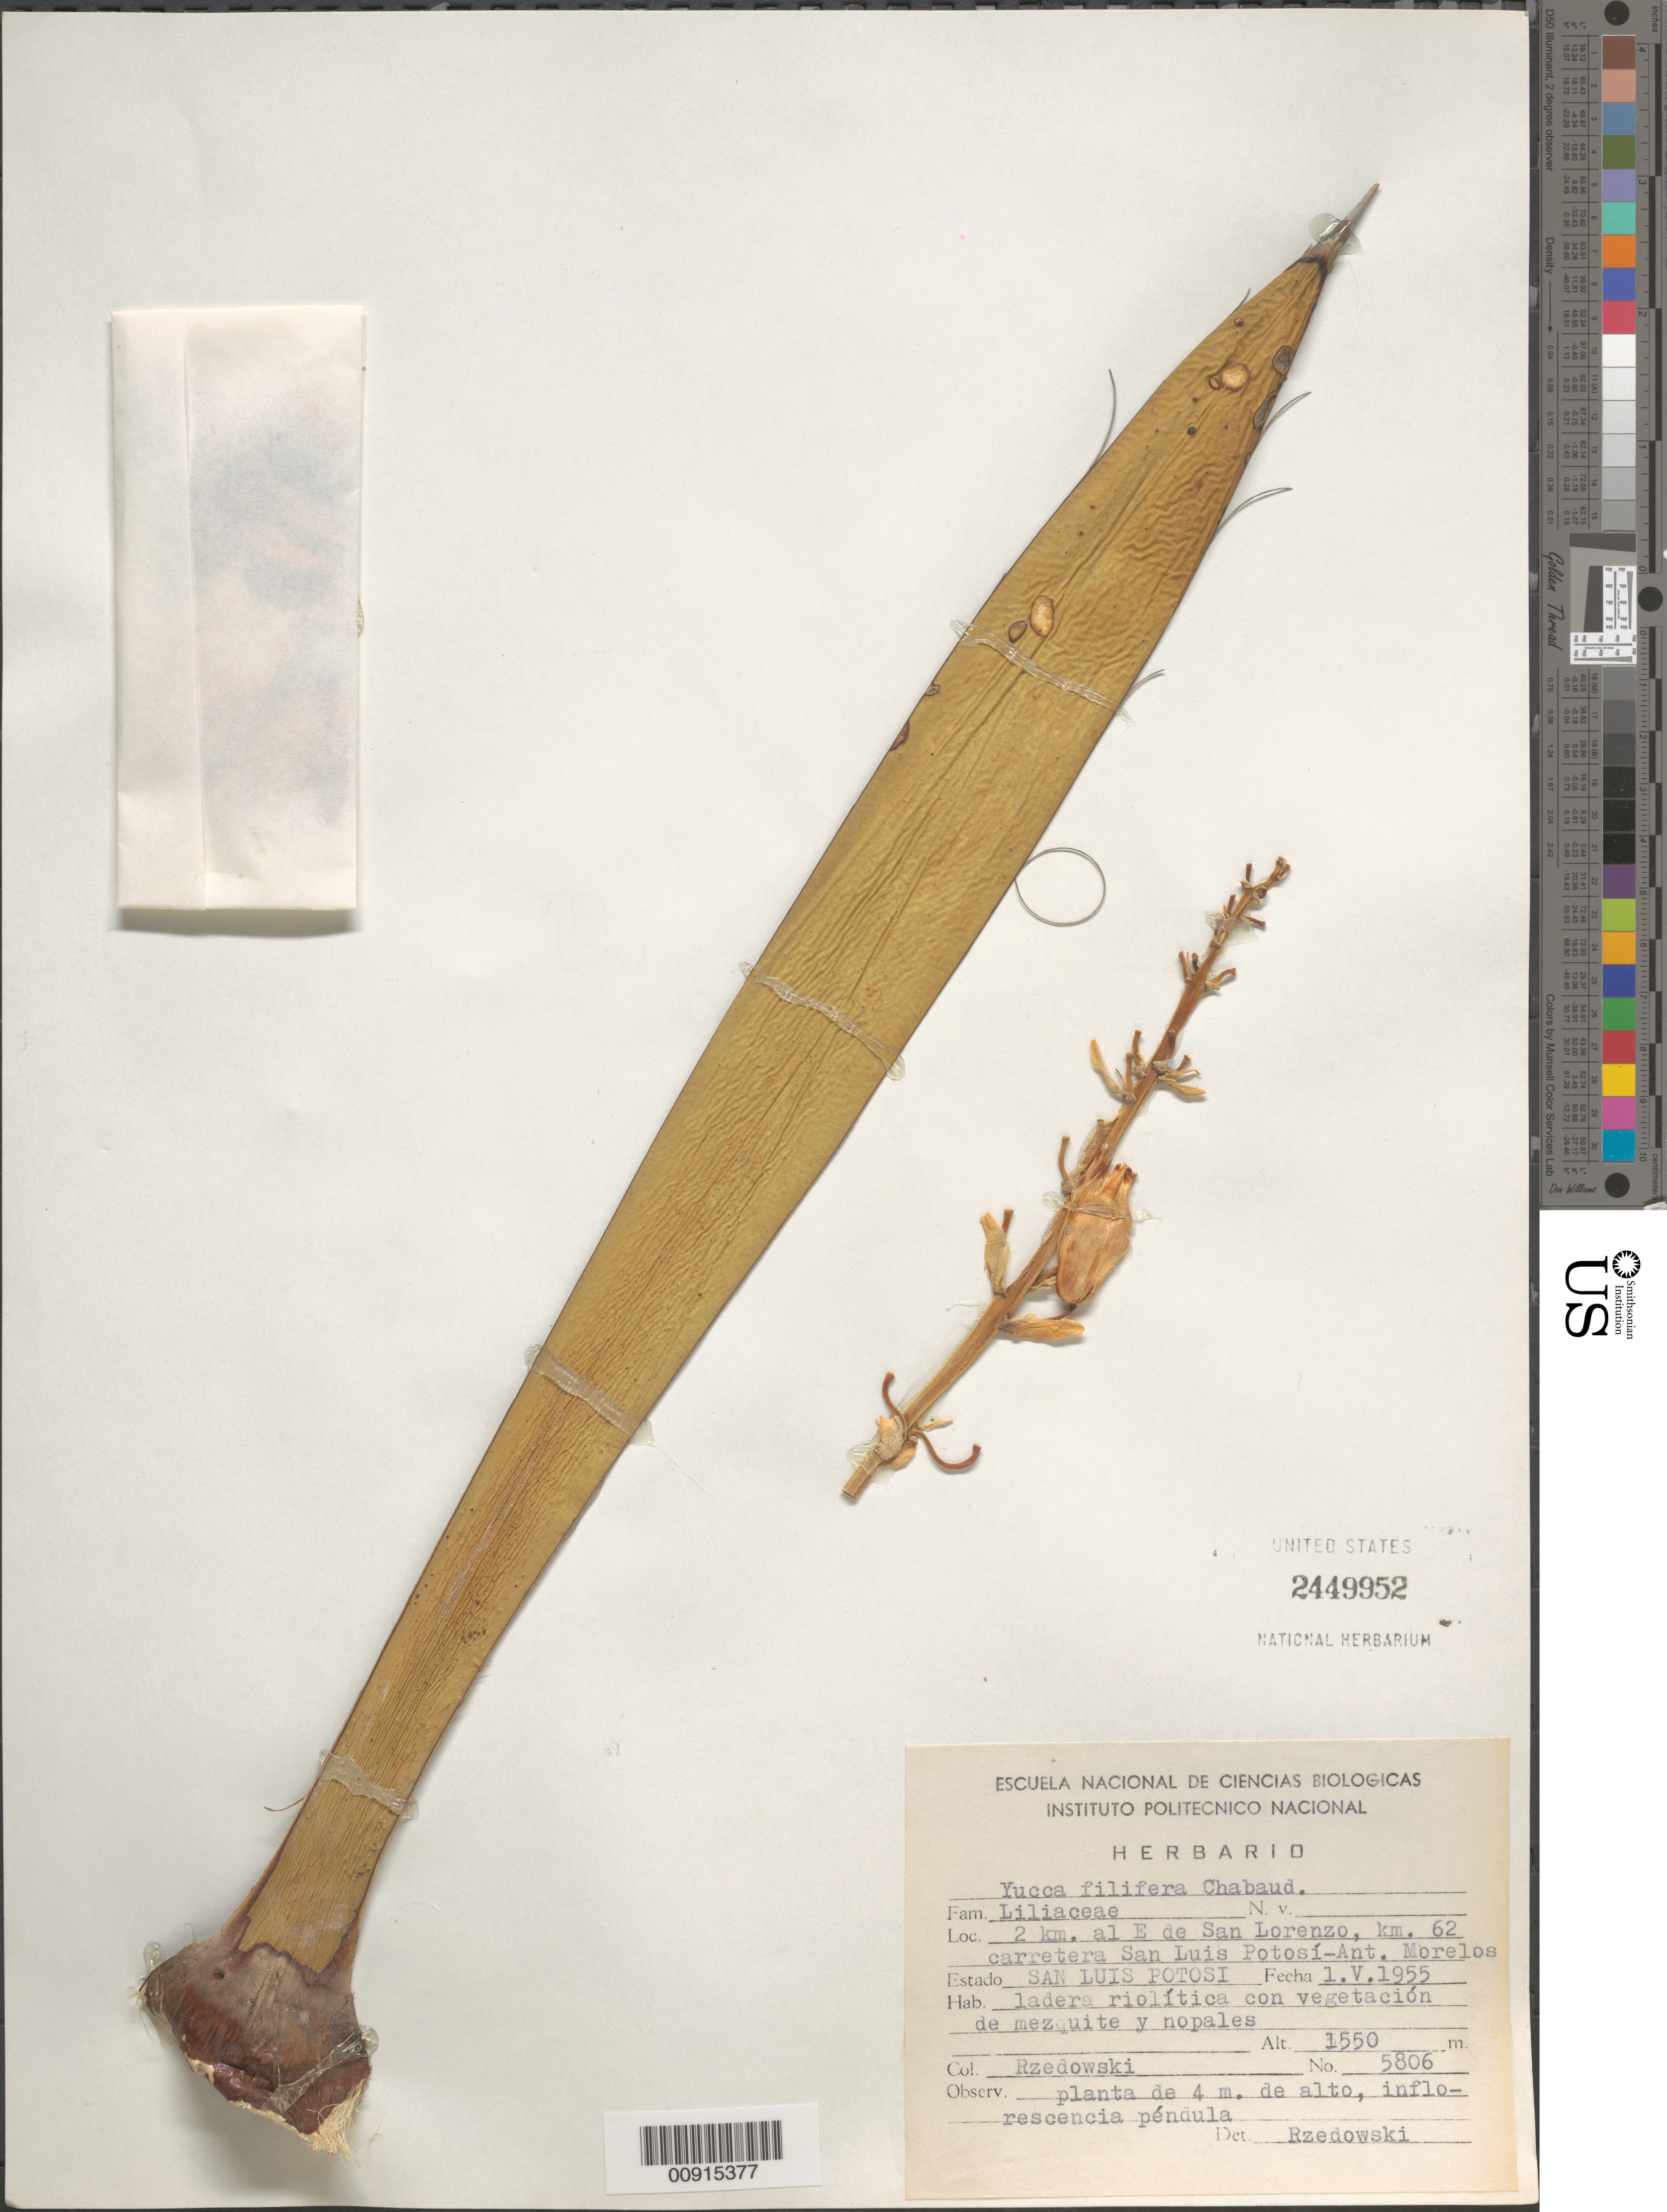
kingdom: Plantae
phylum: Tracheophyta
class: Liliopsida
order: Asparagales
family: Asparagaceae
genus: Yucca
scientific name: Yucca filifera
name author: Chabaud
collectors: J. Rzedowski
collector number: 5806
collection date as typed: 01 May 1955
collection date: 1955-05-01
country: Mexico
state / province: San Luis Potosí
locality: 2 km. al E de San Lorenzo, km. 62 carretera San Luis Potosí - Ant. Morelos, Estado San Luis Potosí.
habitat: Ladera riolítica con vegetación de mezquite y nopales.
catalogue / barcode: US 2449952